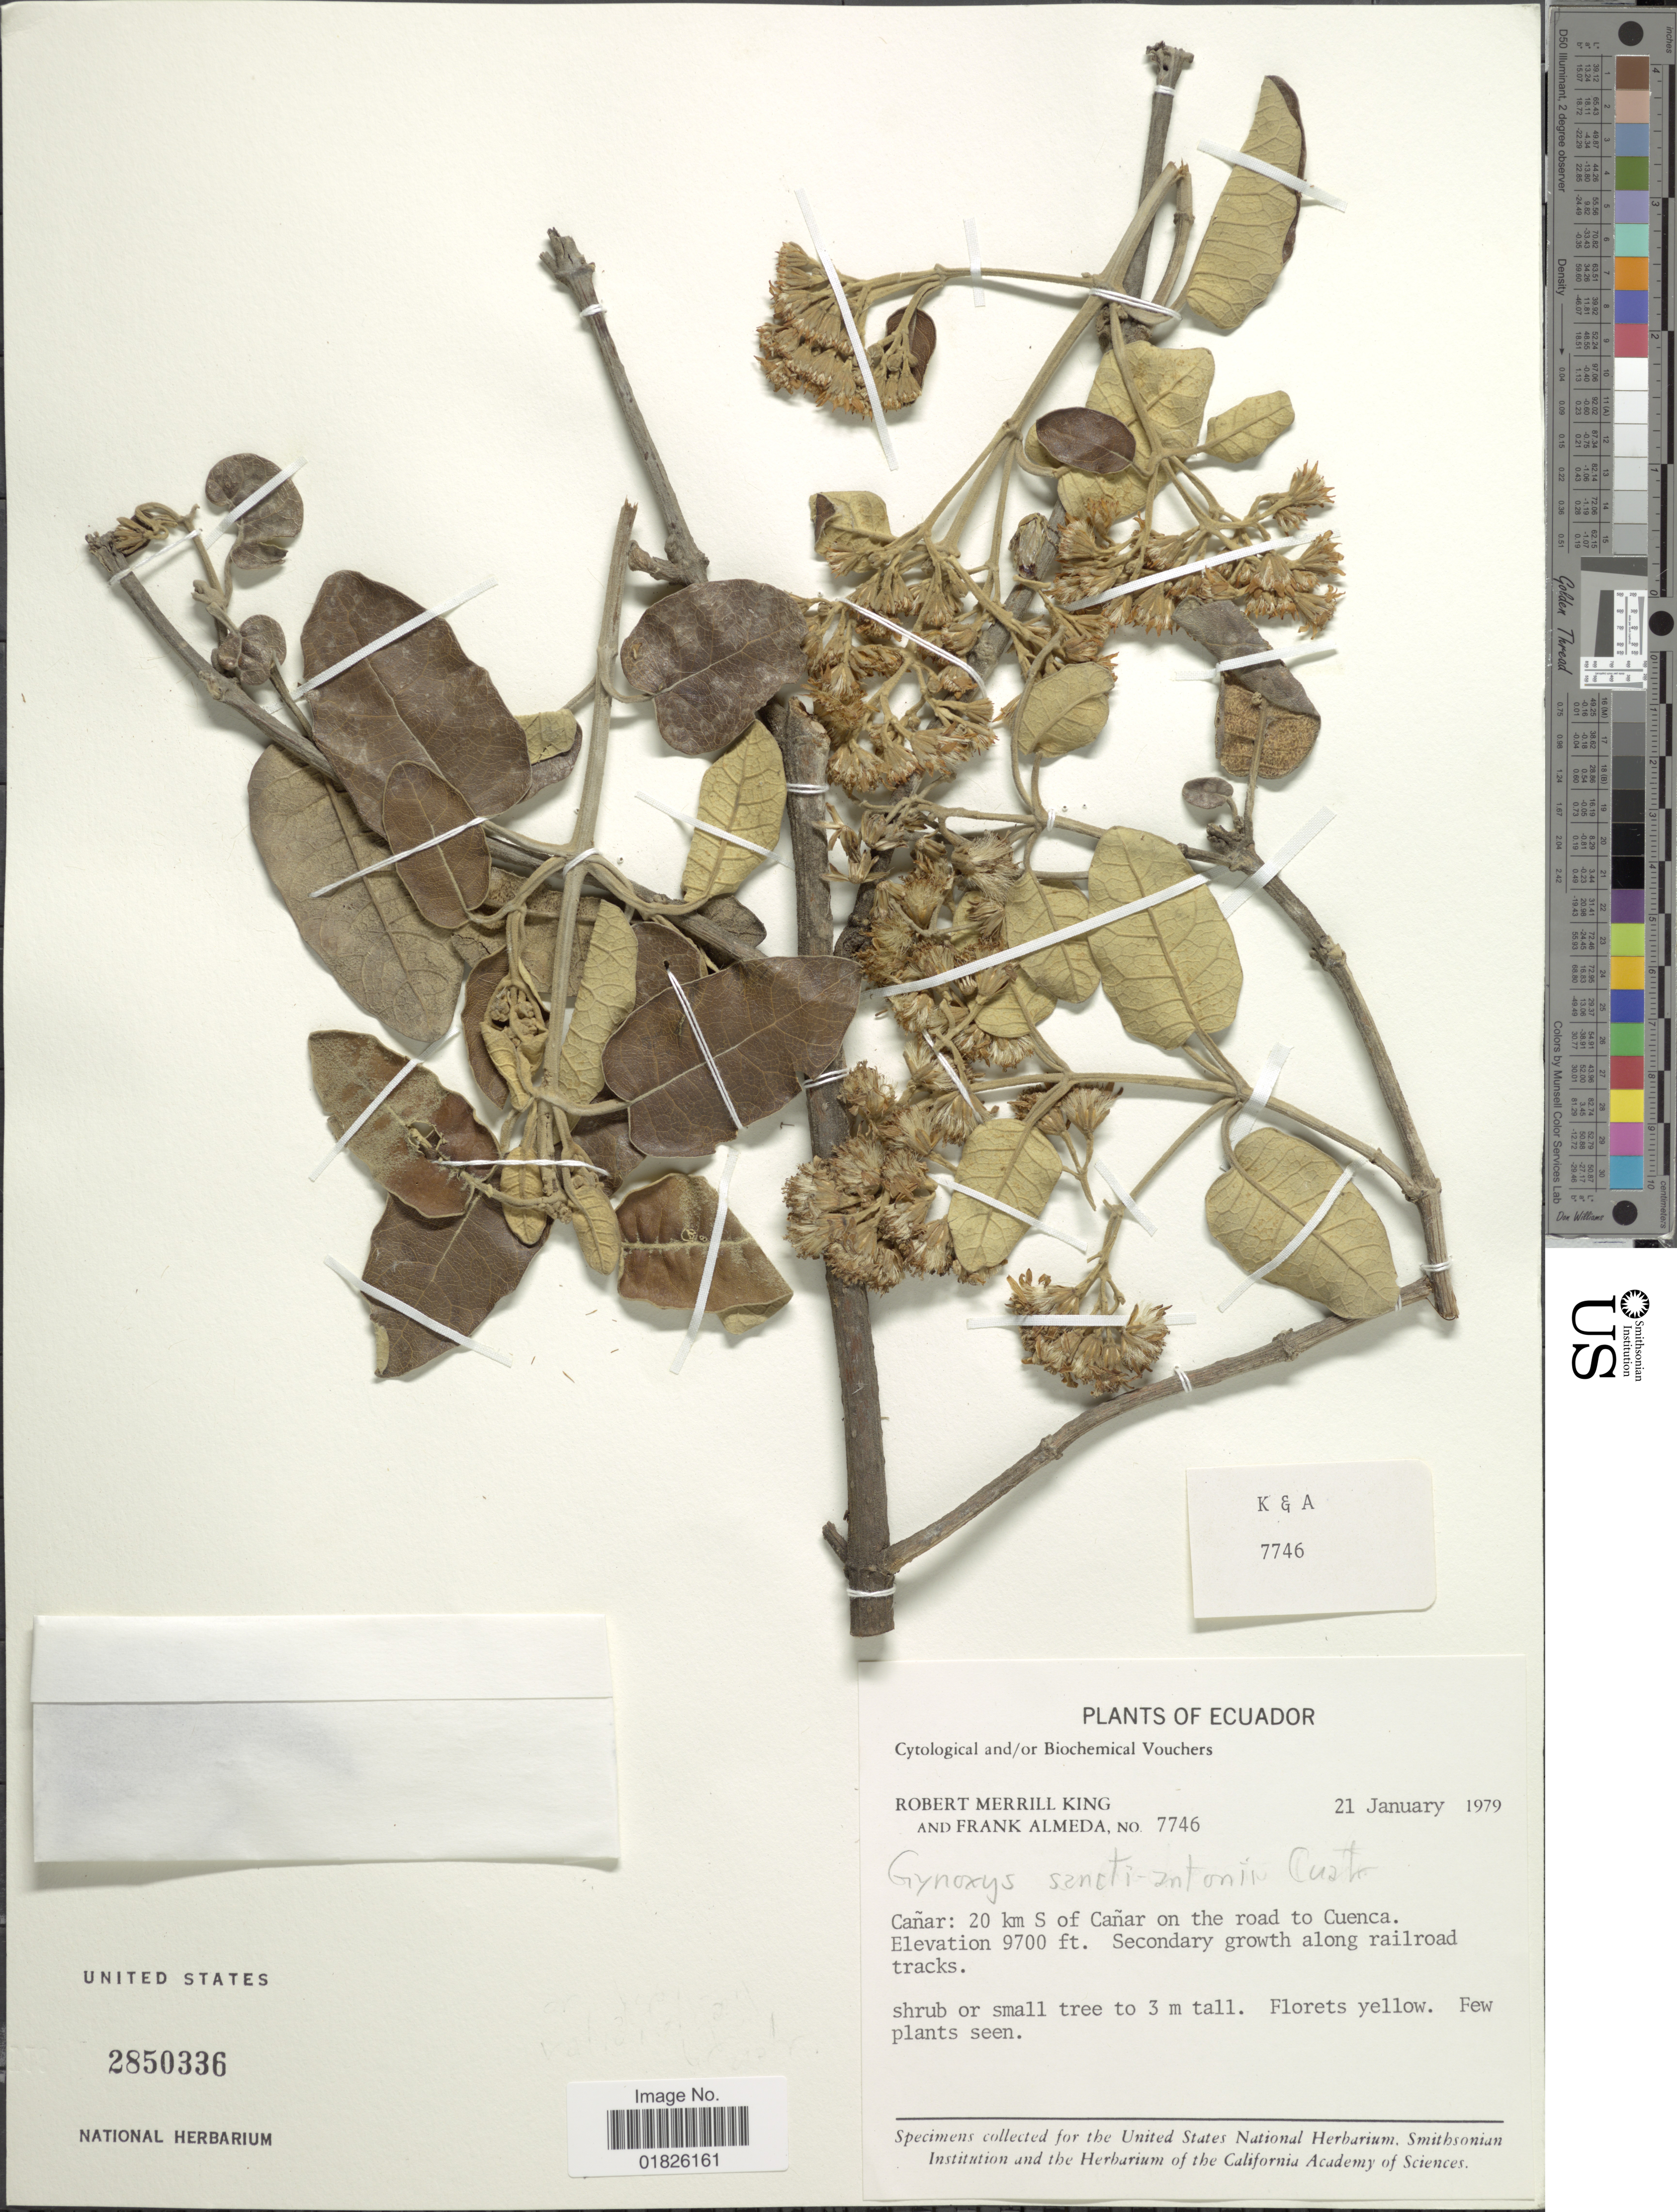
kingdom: Plantae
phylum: Tracheophyta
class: Magnoliopsida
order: Asterales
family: Asteraceae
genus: Gynoxys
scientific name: Gynoxys cuicochensis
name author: Cuatrec.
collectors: R. M. King & F. Almeda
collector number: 7746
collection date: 1979-01-21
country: Ecuador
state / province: Cañar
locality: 20 km S of Canar on the road to Cuenca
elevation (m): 2957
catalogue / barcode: US 2850336